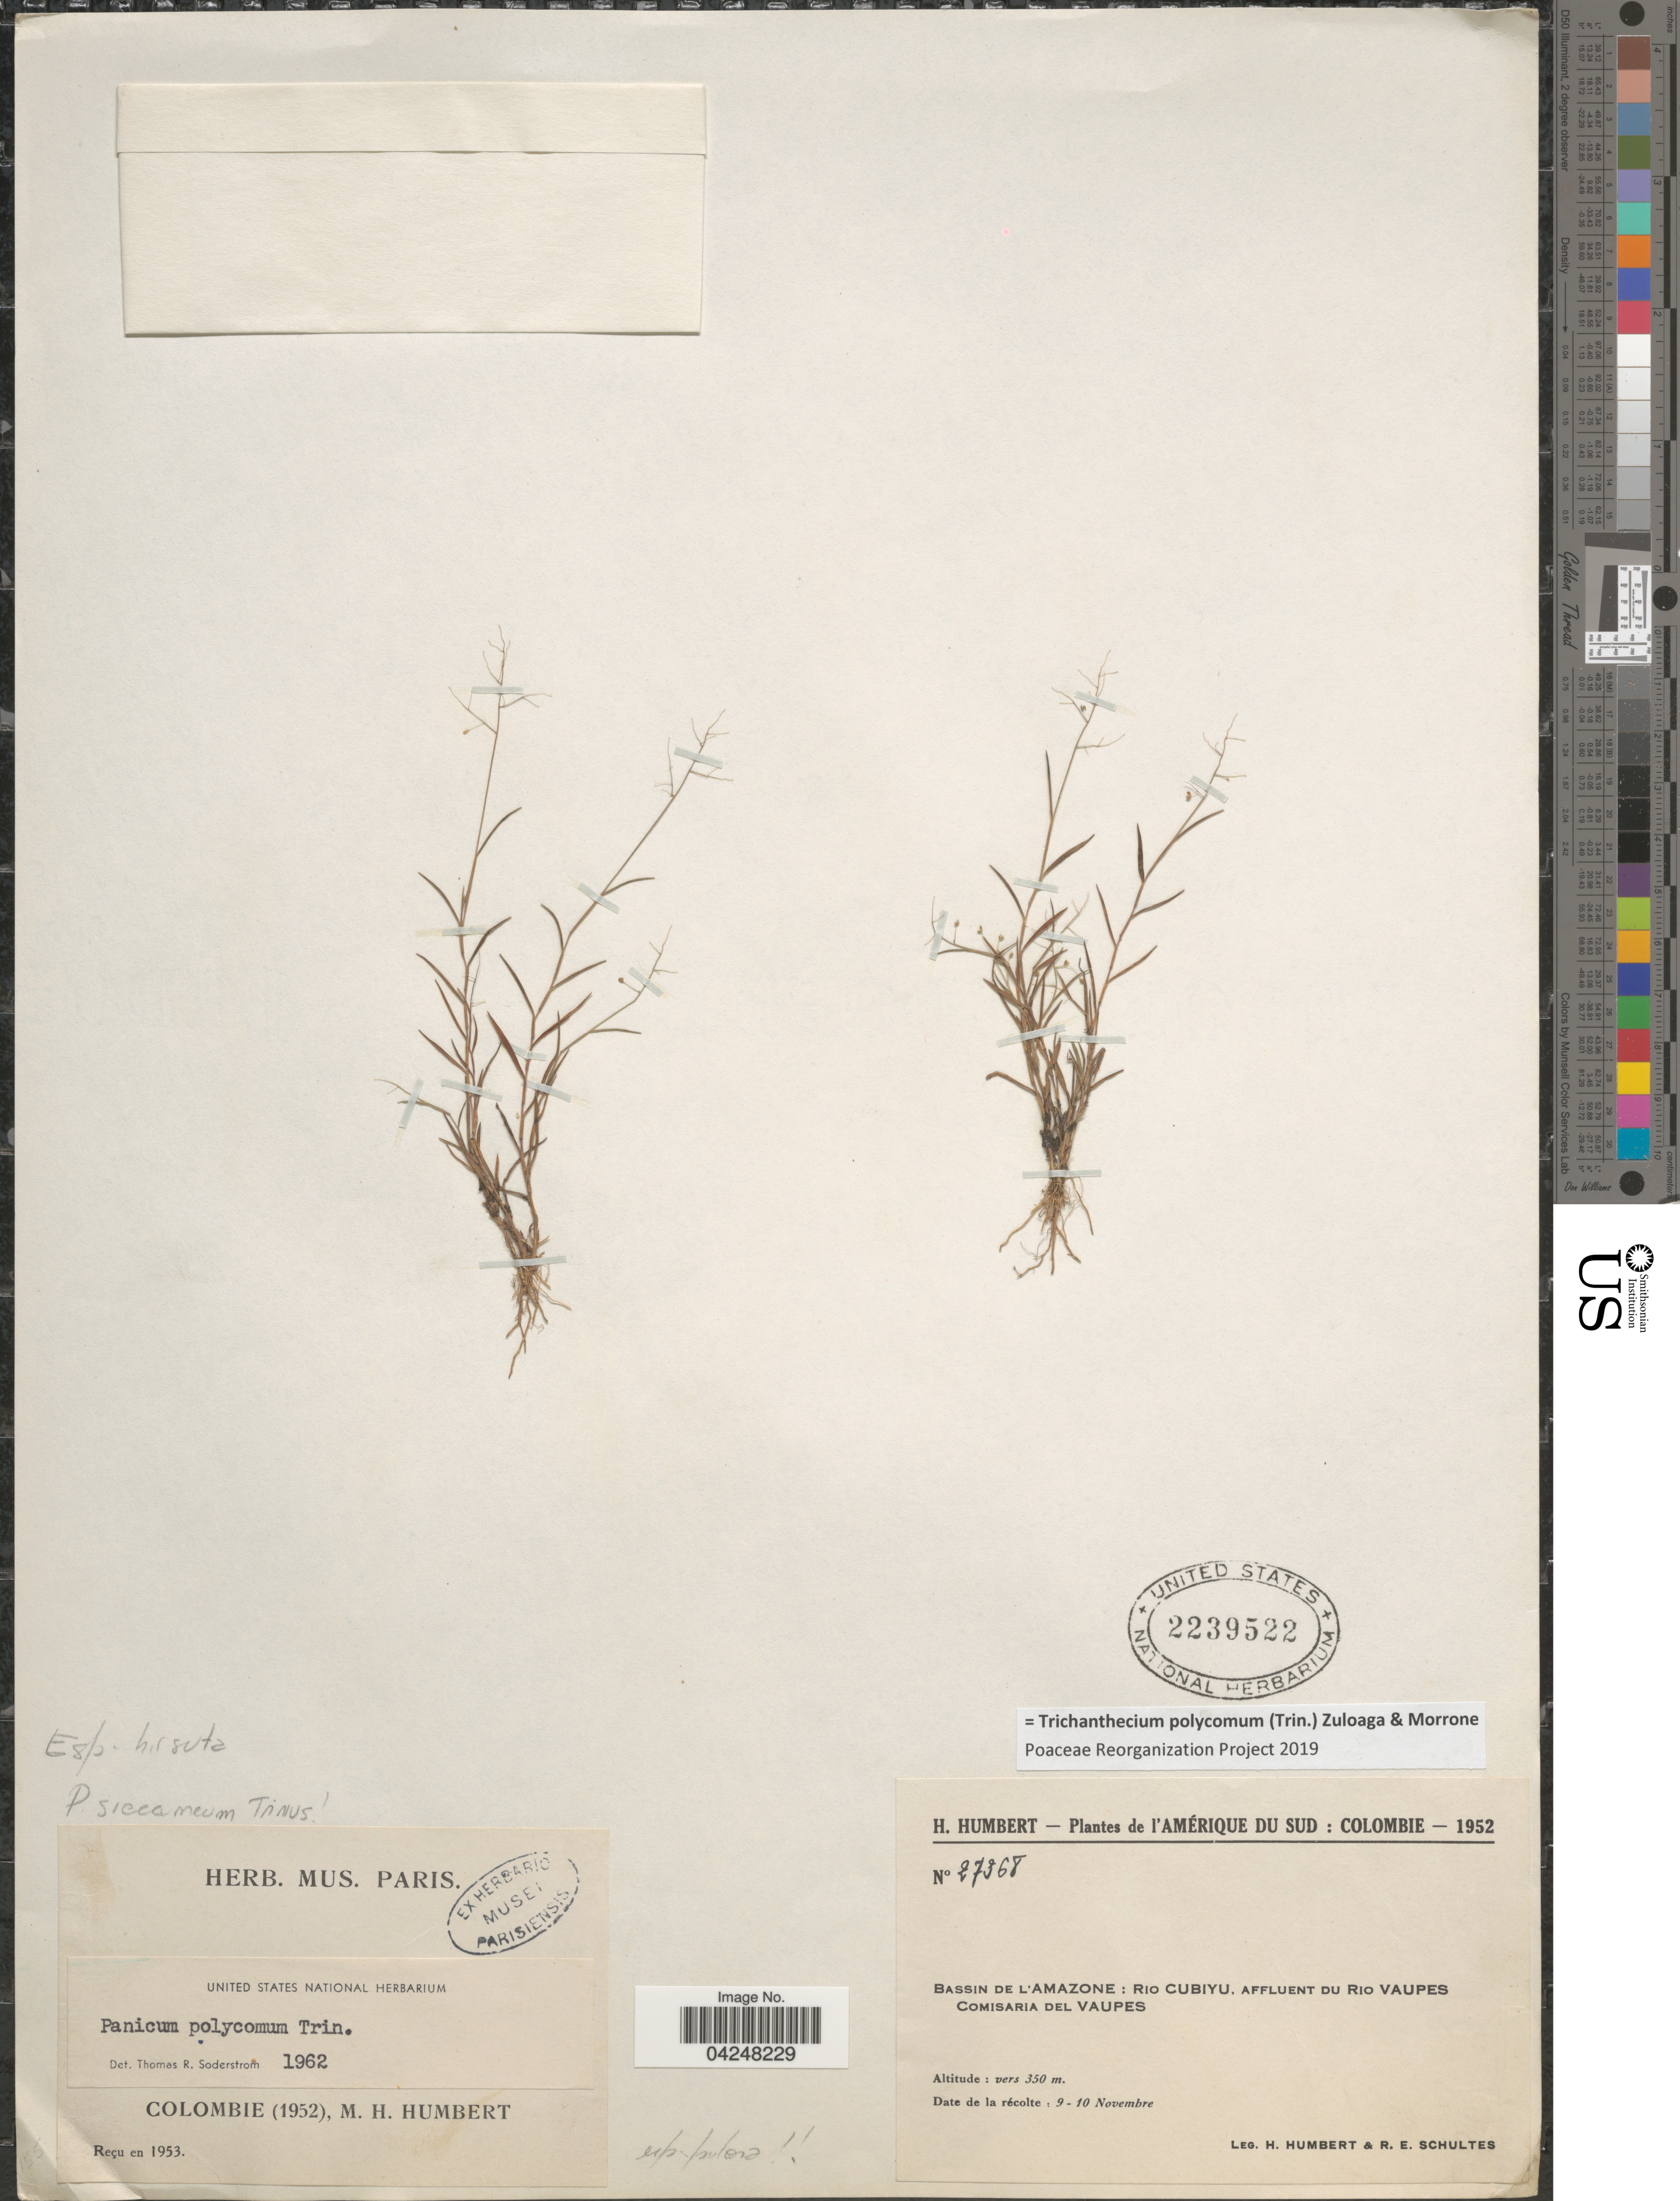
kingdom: Plantae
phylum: Tracheophyta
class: Liliopsida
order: Poales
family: Poaceae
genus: Trichanthecium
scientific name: Trichanthecium polycomum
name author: (Trin.) Zuloaga & Morrone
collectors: H. Humbert & R. E. Schultes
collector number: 27368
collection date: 1952-11-09/1952-11-10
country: Colombia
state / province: Vaupés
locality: Bassin De L'Amazone: Rio Cubiyu, Affluent Du Rio Vaupes. Comisaria Del Vaupes.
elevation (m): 350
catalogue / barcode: US 2239522